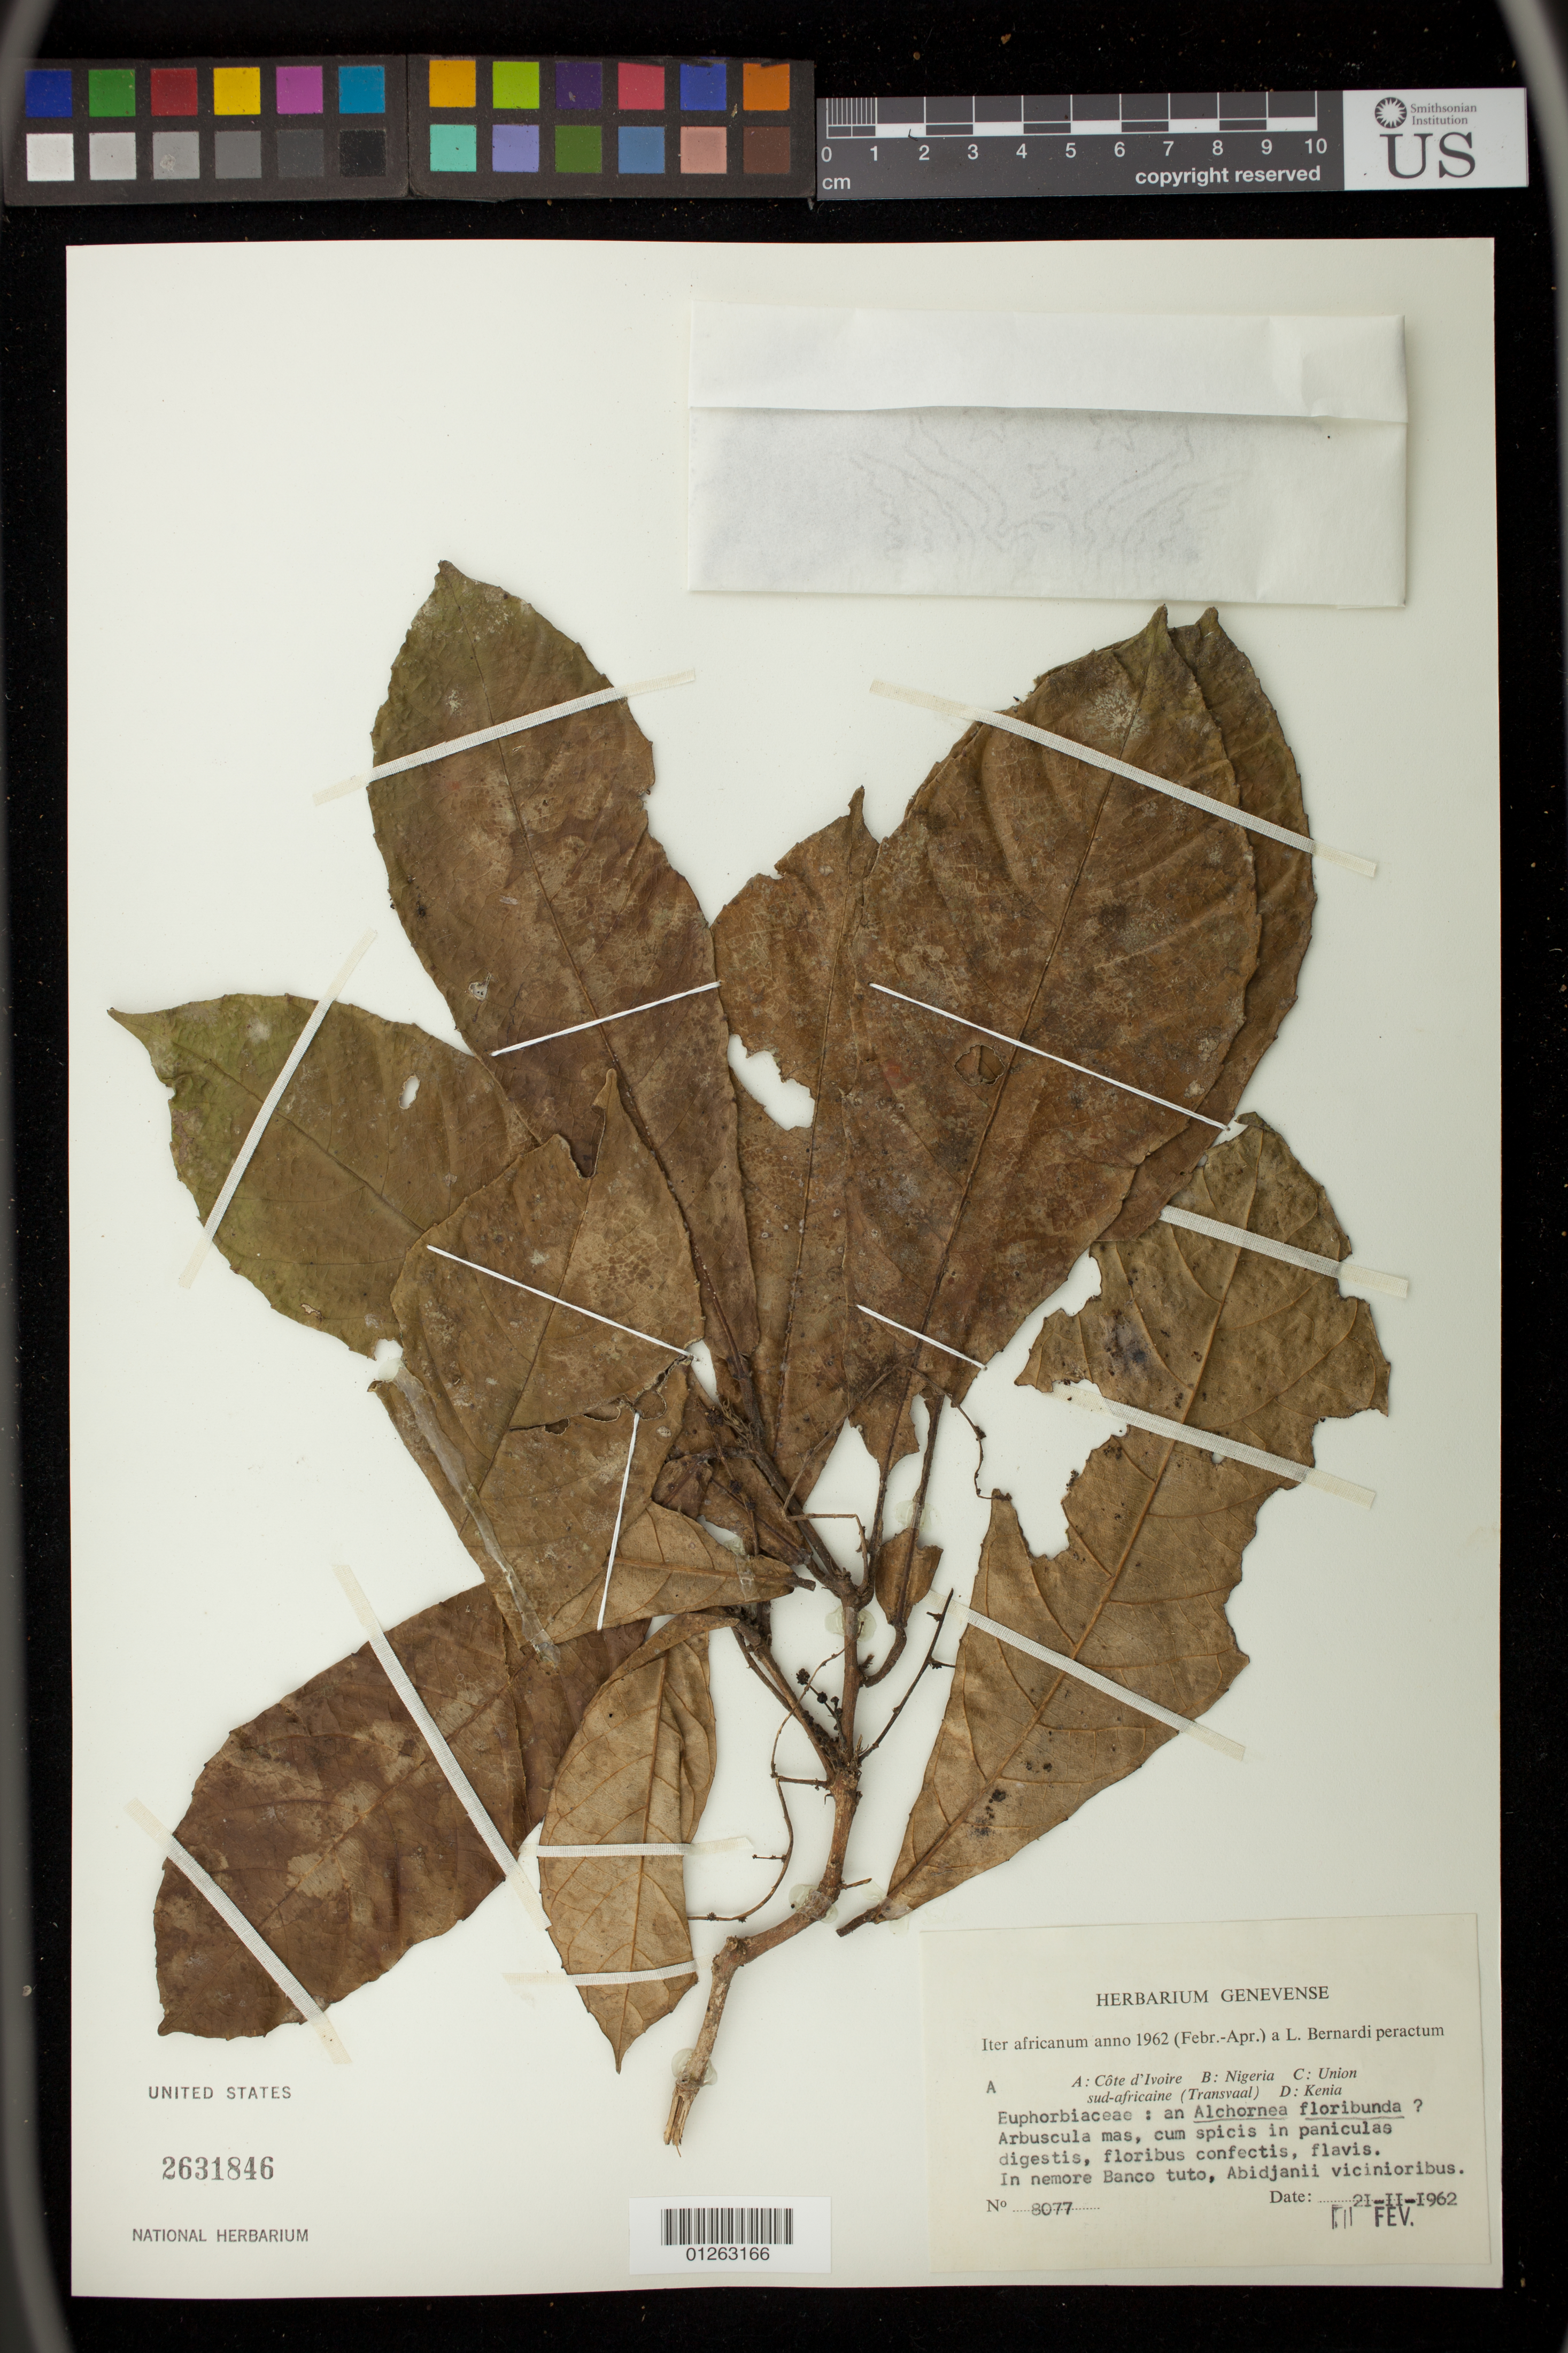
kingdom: Plantae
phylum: Tracheophyta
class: Magnoliopsida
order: Malpighiales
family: Euphorbiaceae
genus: Alchornea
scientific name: Alchornea floribunda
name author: Müll. Arg.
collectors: L. Bernardi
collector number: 8077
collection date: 1962-02-21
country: Ivory Coast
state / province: Lagunes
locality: In nemore Banco tuto, Abidjanii vicinioribus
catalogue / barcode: US 2631846